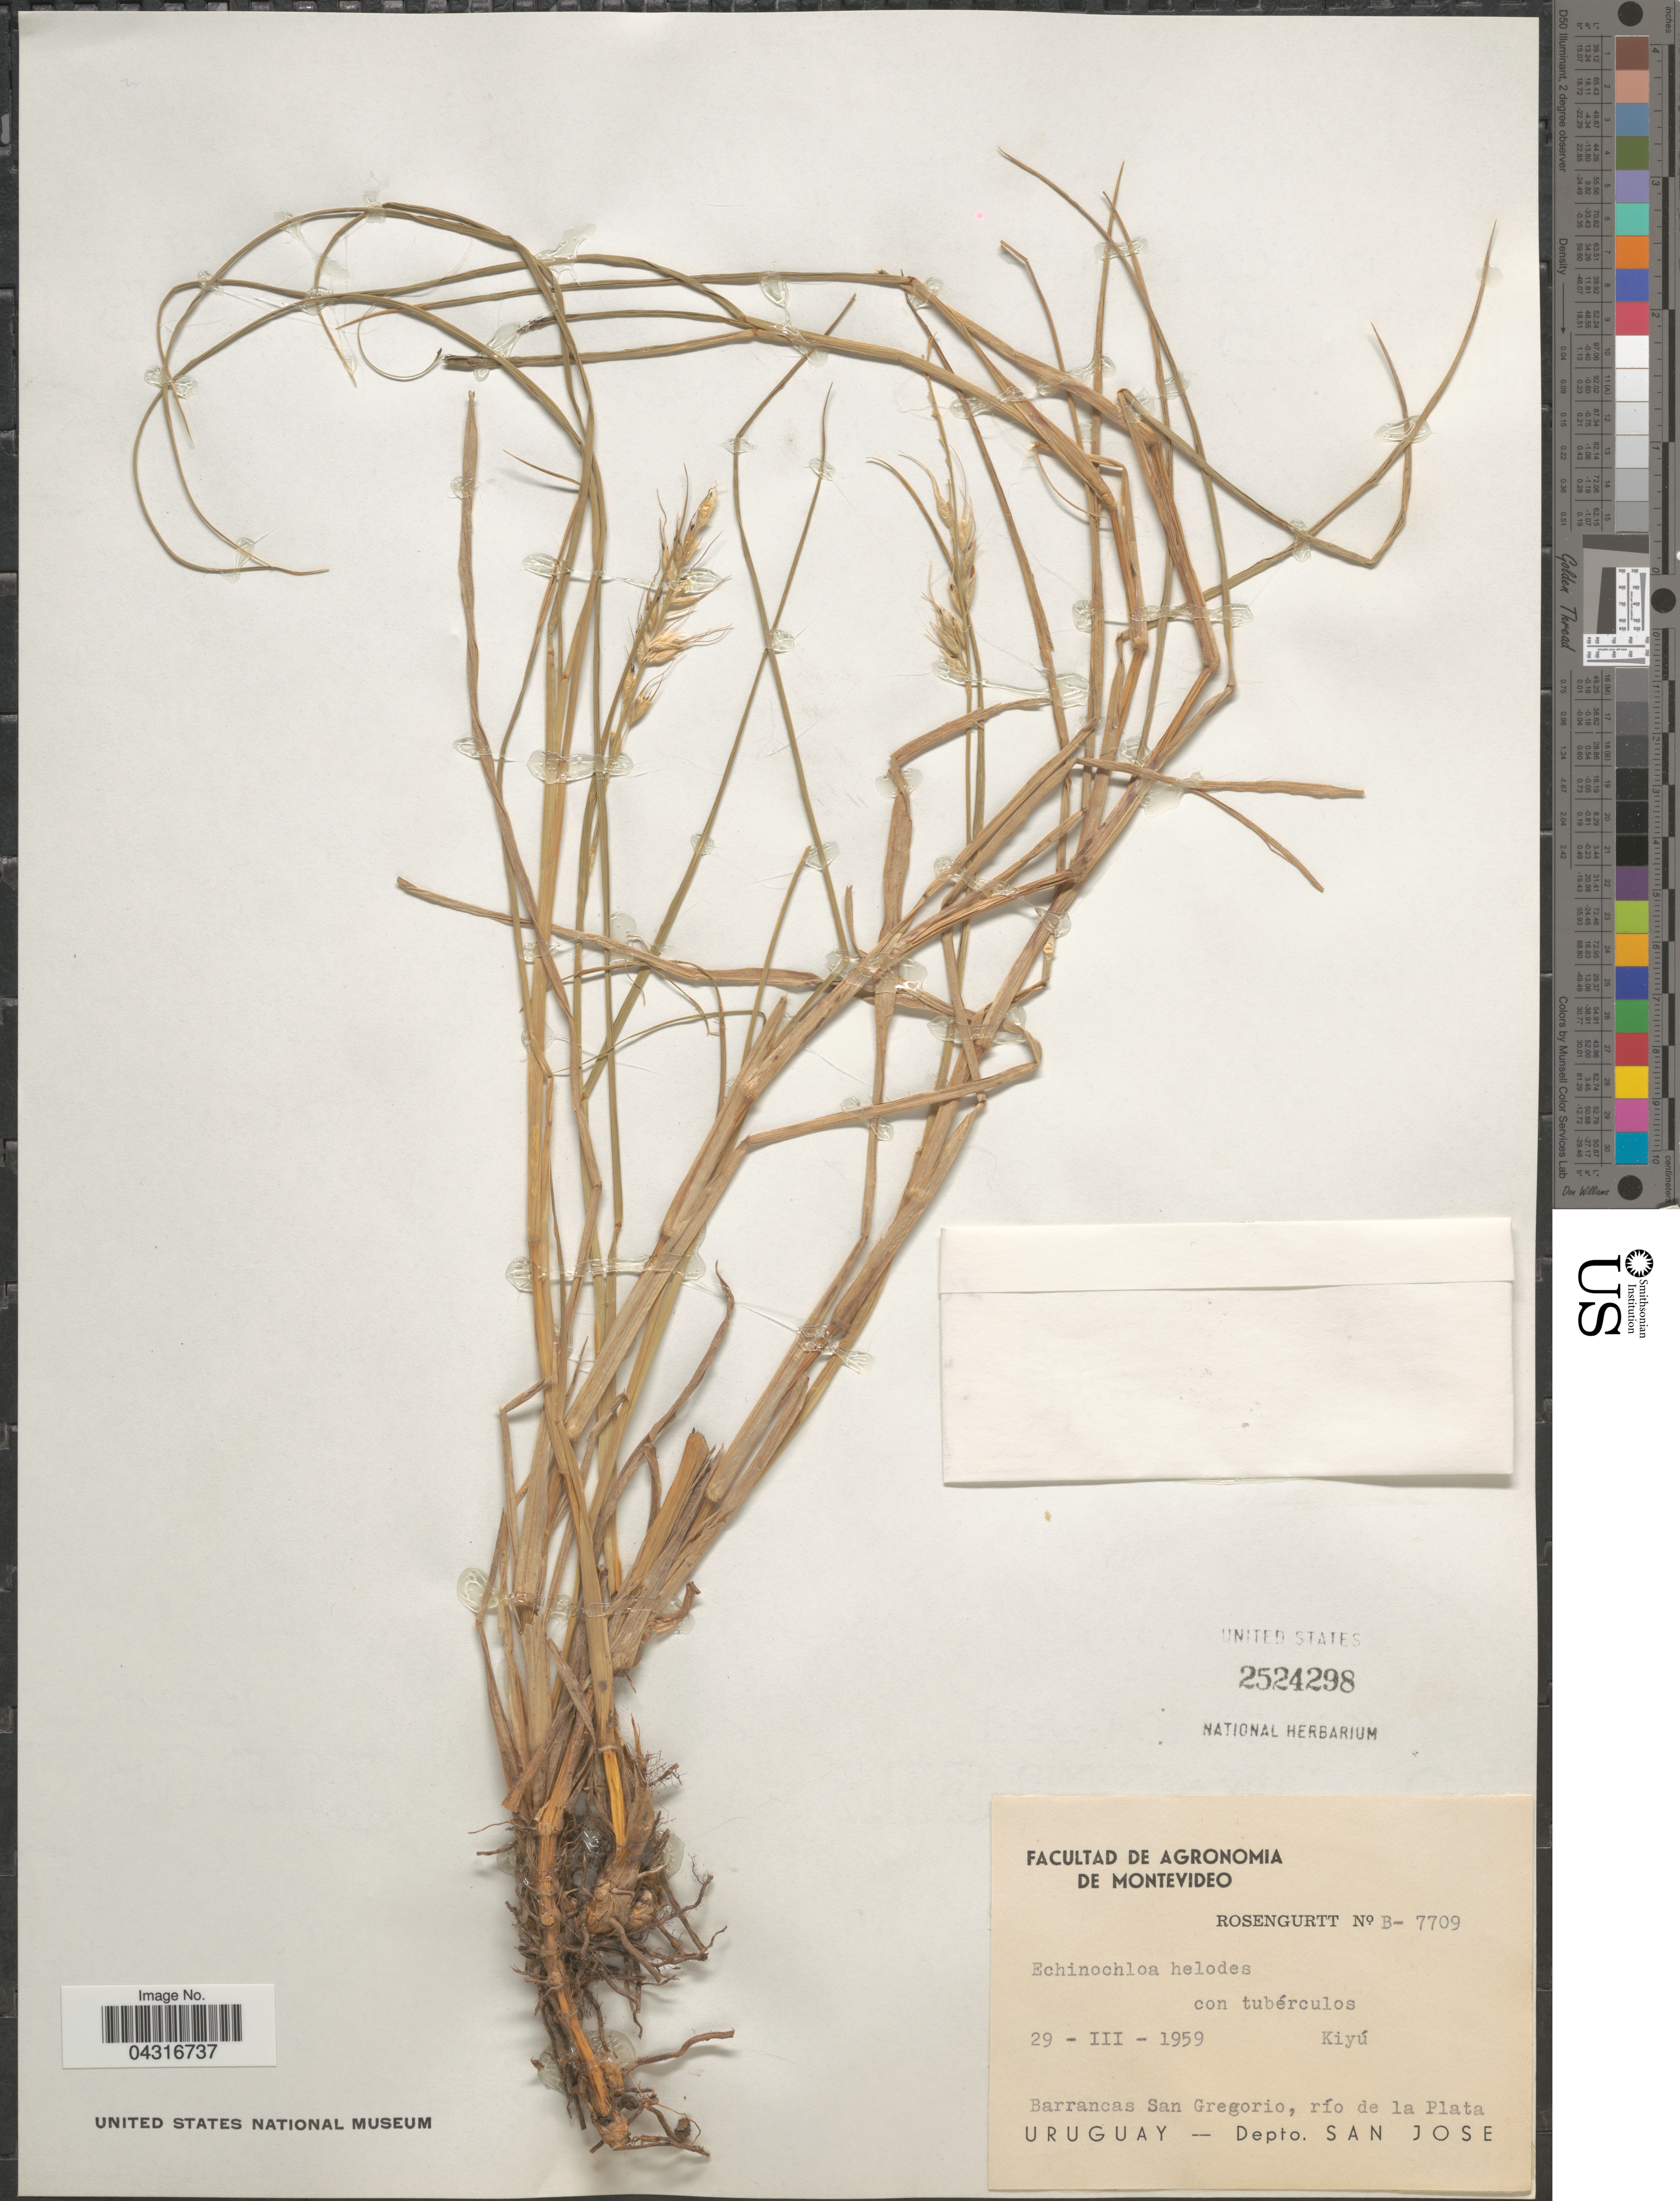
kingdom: Plantae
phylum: Tracheophyta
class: Liliopsida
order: Poales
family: Poaceae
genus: Echinochloa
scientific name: Echinochloa helodes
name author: (Hack.) Parodi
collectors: Rosengurtt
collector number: B-7709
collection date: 1959-03-29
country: Uruguay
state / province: San Jose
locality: Barrancas San Gregorio, río de la Plata. Depto. San Jose. Kiyú.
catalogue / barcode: US 2524298